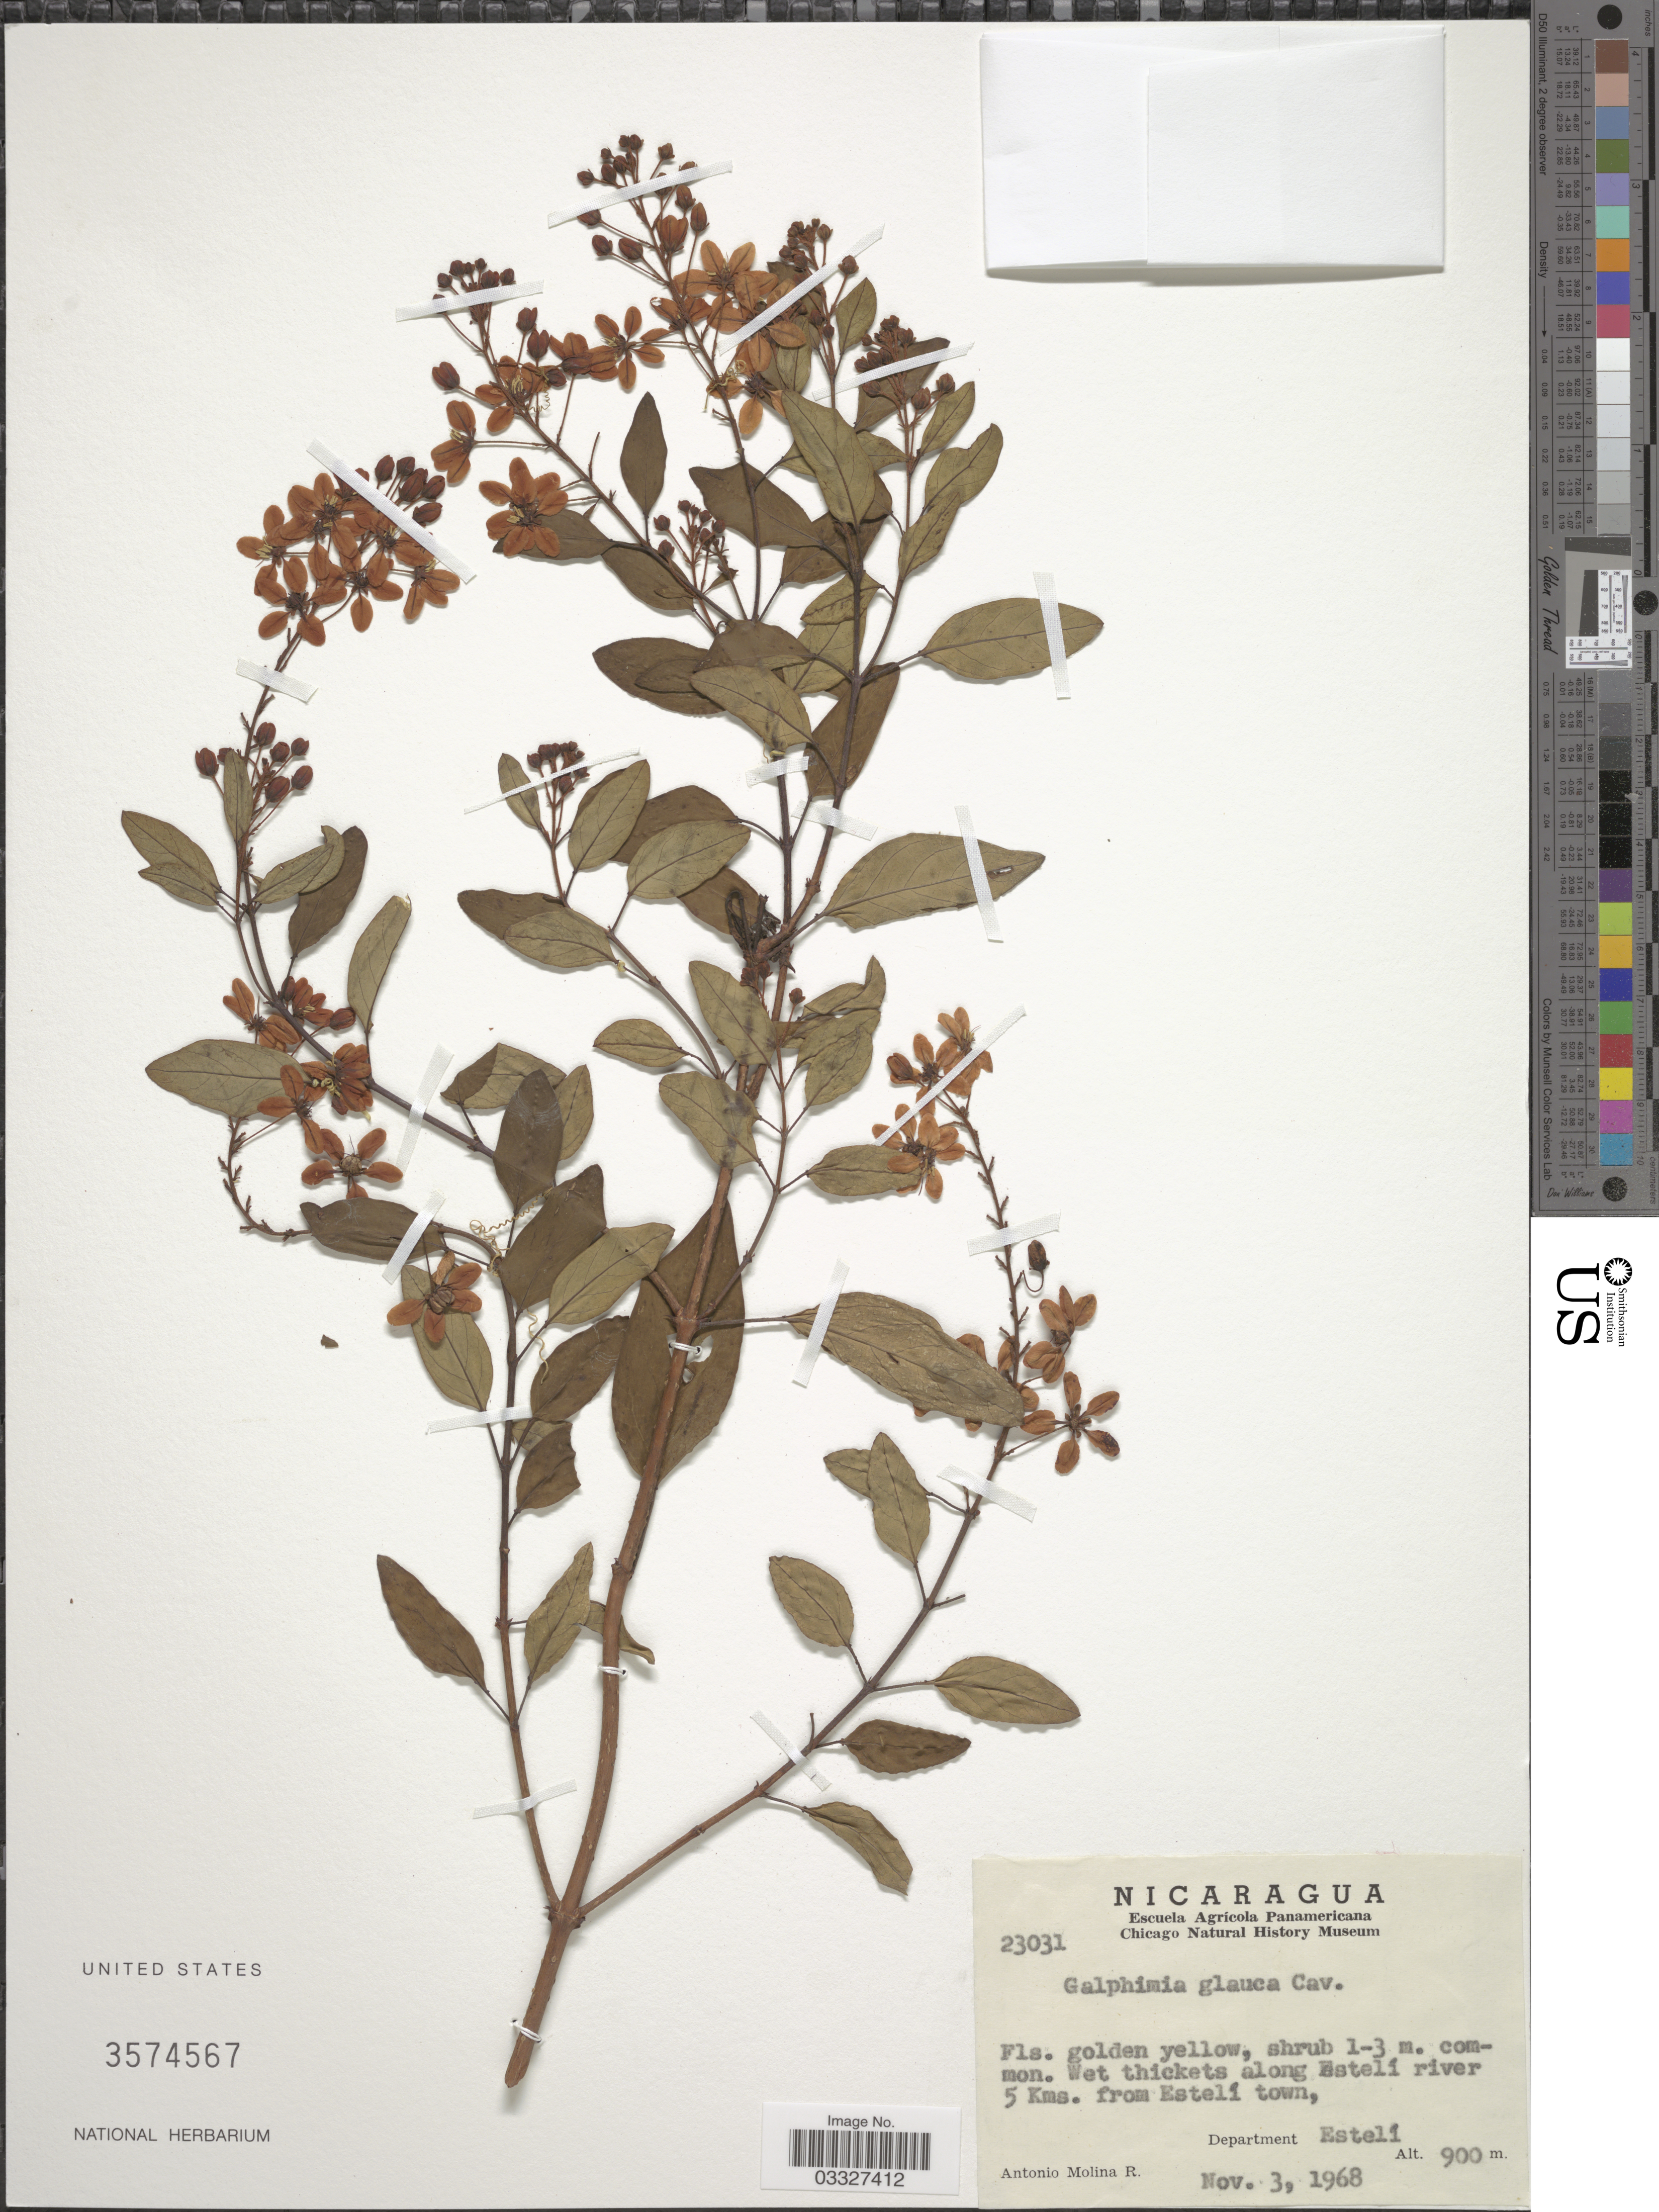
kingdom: Plantae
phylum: Tracheophyta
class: Magnoliopsida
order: Malpighiales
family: Malpighiaceae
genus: Galphimia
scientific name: Galphimia glauca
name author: Cav.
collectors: A. Molina R.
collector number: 23031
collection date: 1968-11-03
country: Nicaragua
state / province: Esteli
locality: Wet thickets along Estelí river 5 Kms. from Estelí town, Department Estelí.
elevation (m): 900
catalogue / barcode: US 3574567